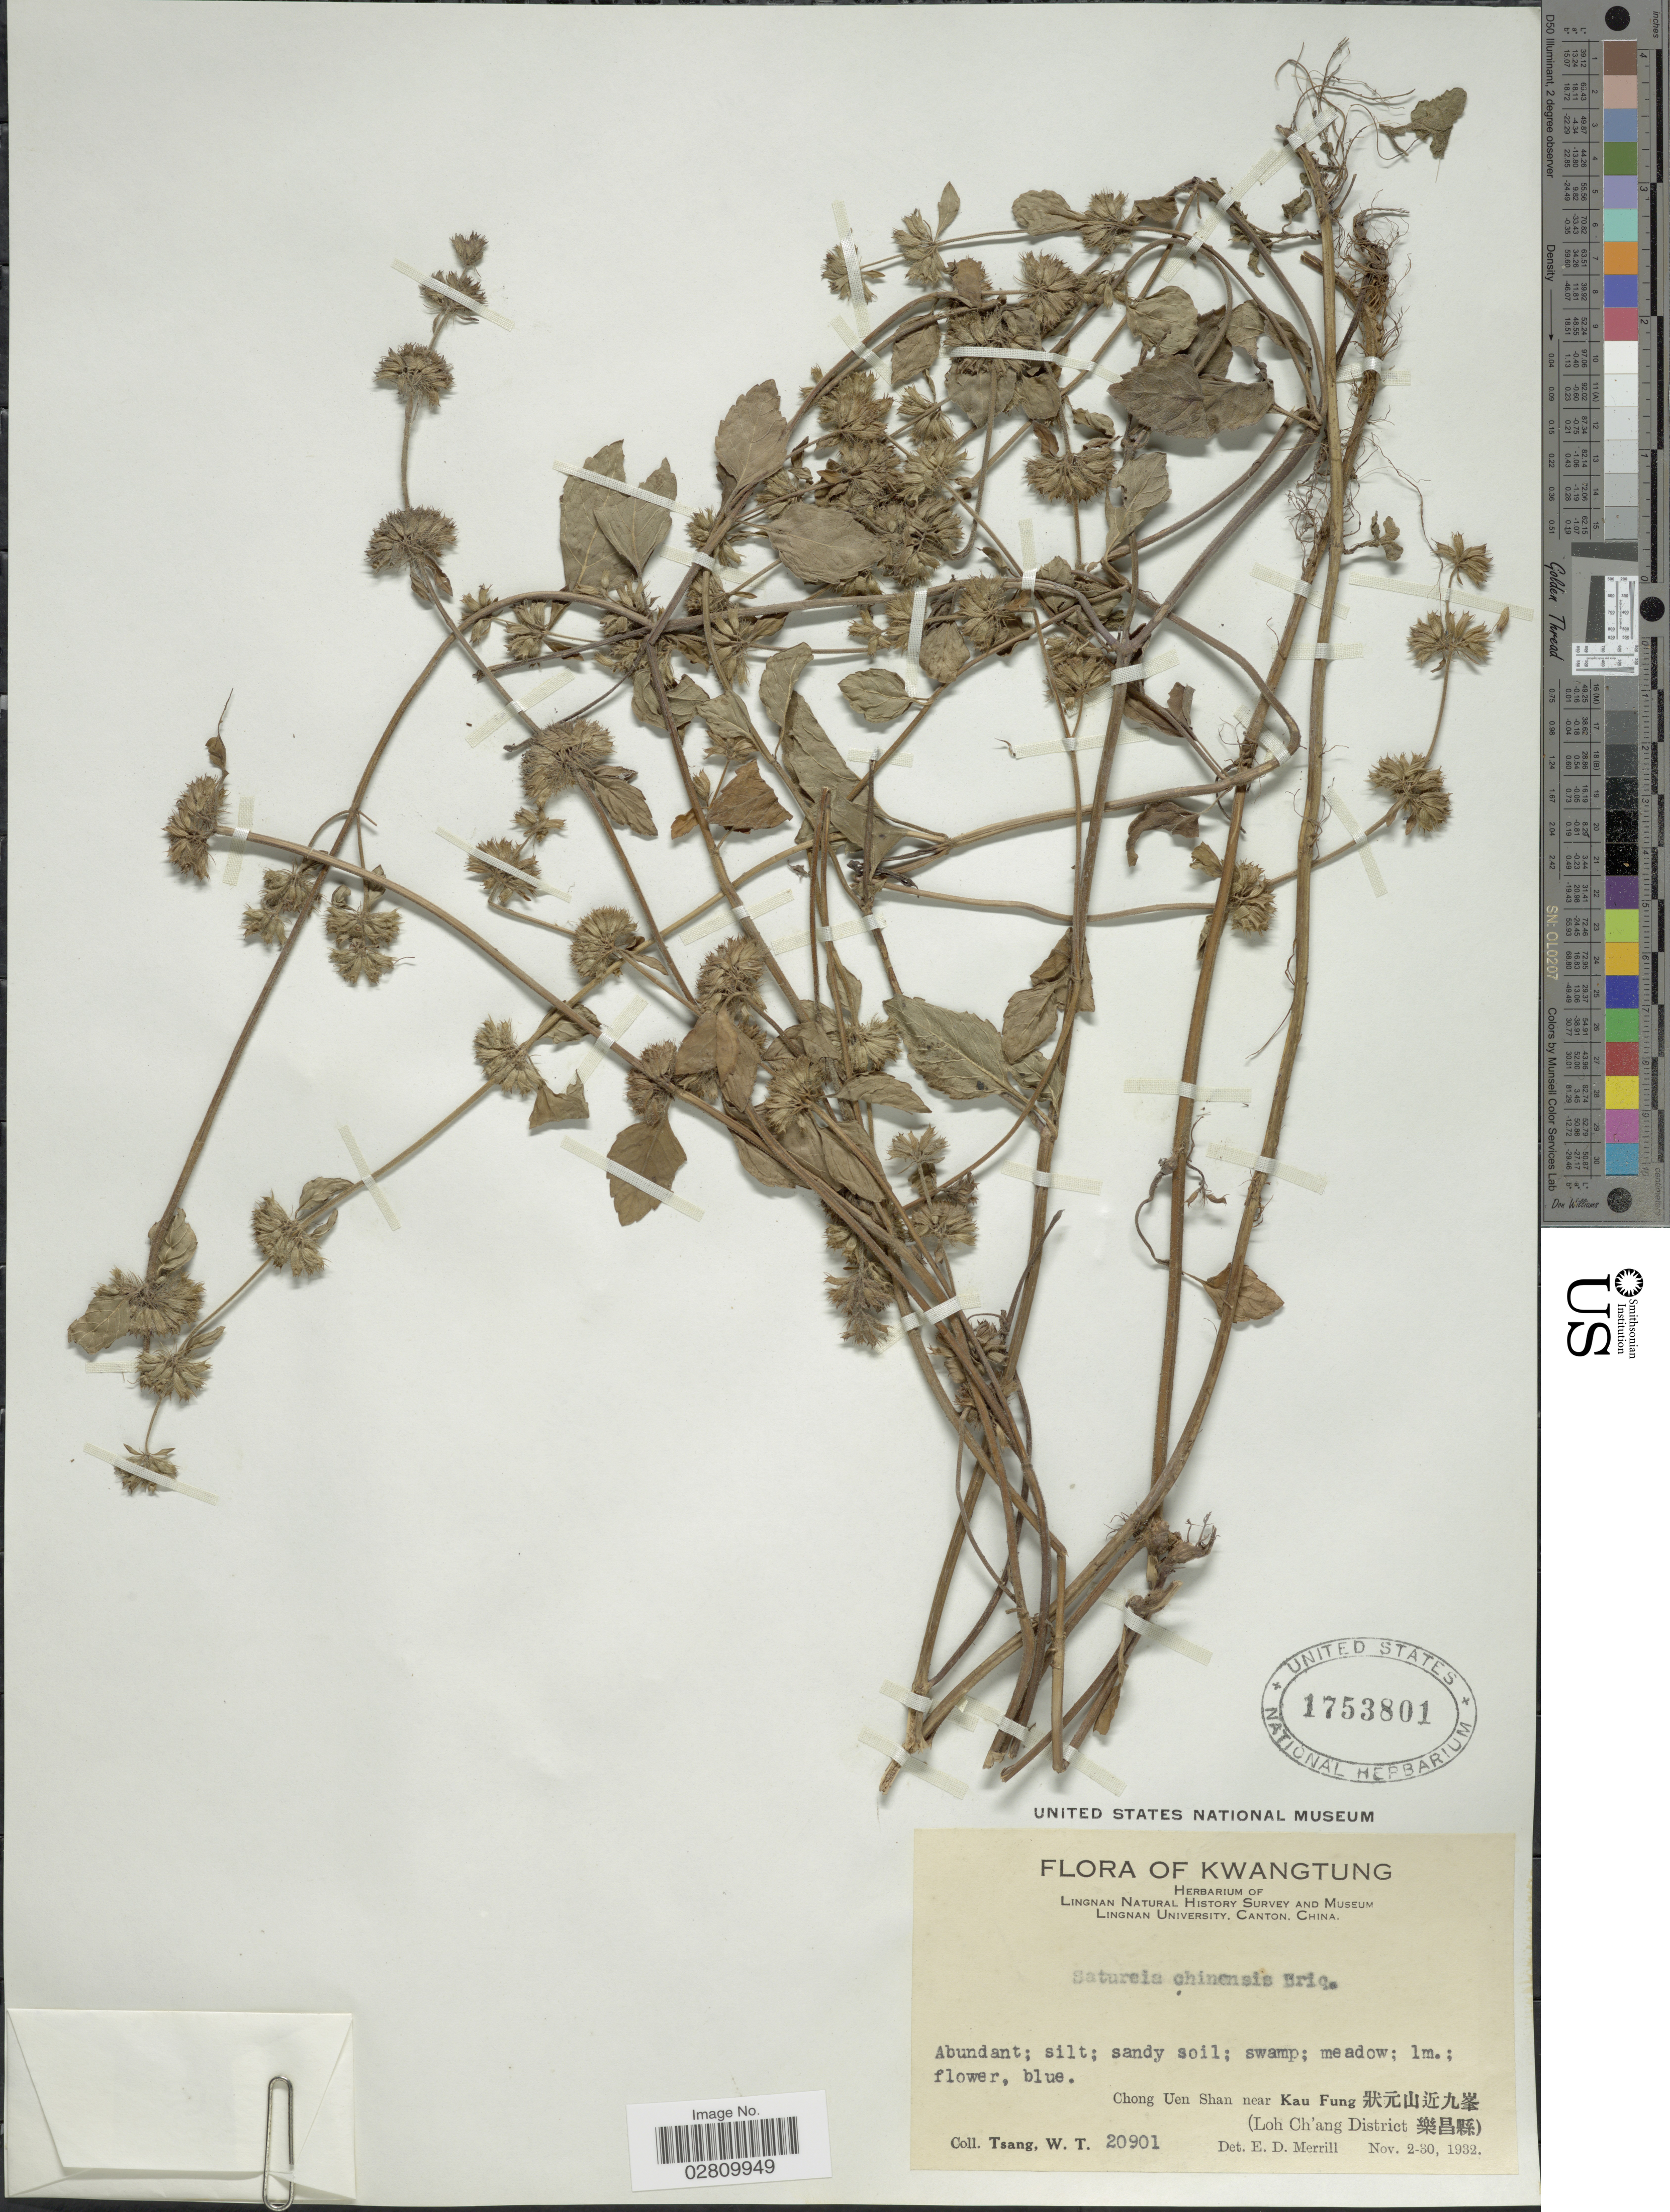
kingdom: Plantae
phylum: Tracheophyta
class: Magnoliopsida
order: Lamiales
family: Lamiaceae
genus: Calamintha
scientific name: Calamintha chinensis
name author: Benth.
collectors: W. T. Tsang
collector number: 20901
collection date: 1932-11-02/1932-11-30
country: China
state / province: Guangdong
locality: Kwangtung. Chong Uen Shan near Kau Fung ( Loh Ch'ang District)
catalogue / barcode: US 1753801